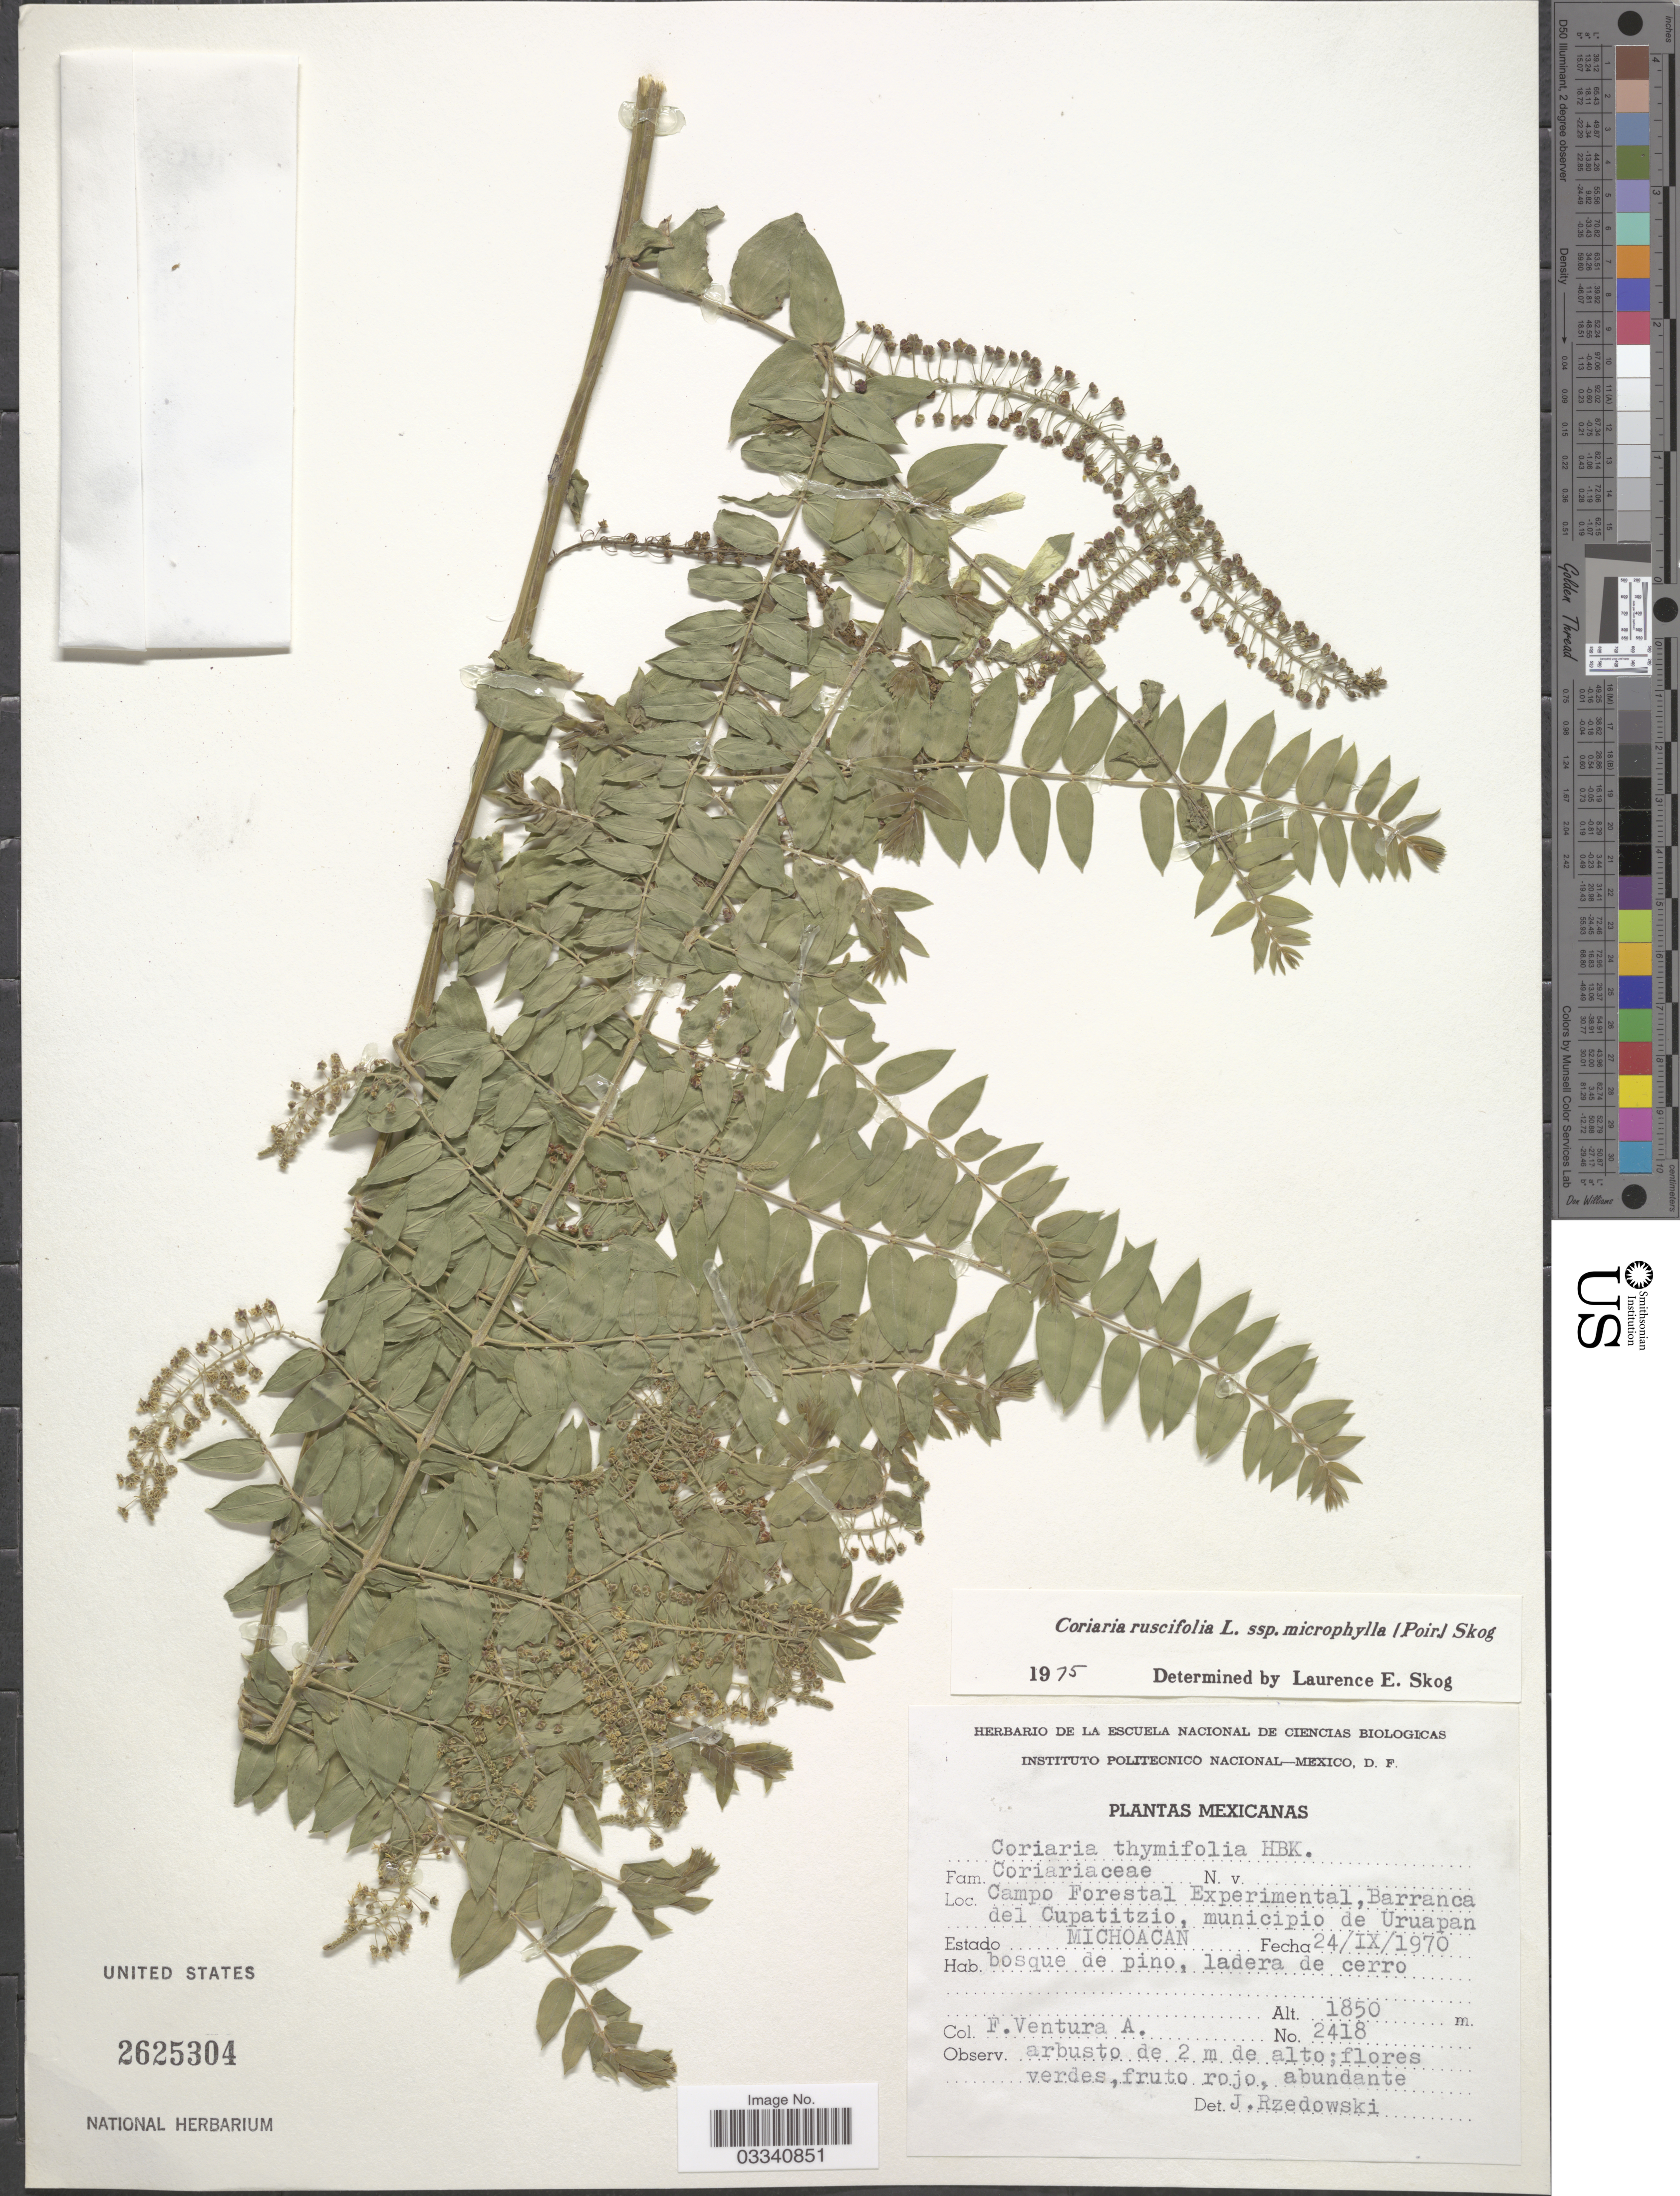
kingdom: Plantae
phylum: Tracheophyta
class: Magnoliopsida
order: Cucurbitales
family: Coriariaceae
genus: Coriaria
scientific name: Coriaria ruscifolia subsp. microphylla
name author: (Poir.) L.E. Skog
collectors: F. Ventura A.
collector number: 2418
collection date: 1970-09-24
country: Mexico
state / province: Michoacán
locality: Campo Forestal Experimental, Barranca del Cupatitzio, municipio de Uruapan.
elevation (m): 1850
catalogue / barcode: US 2625304